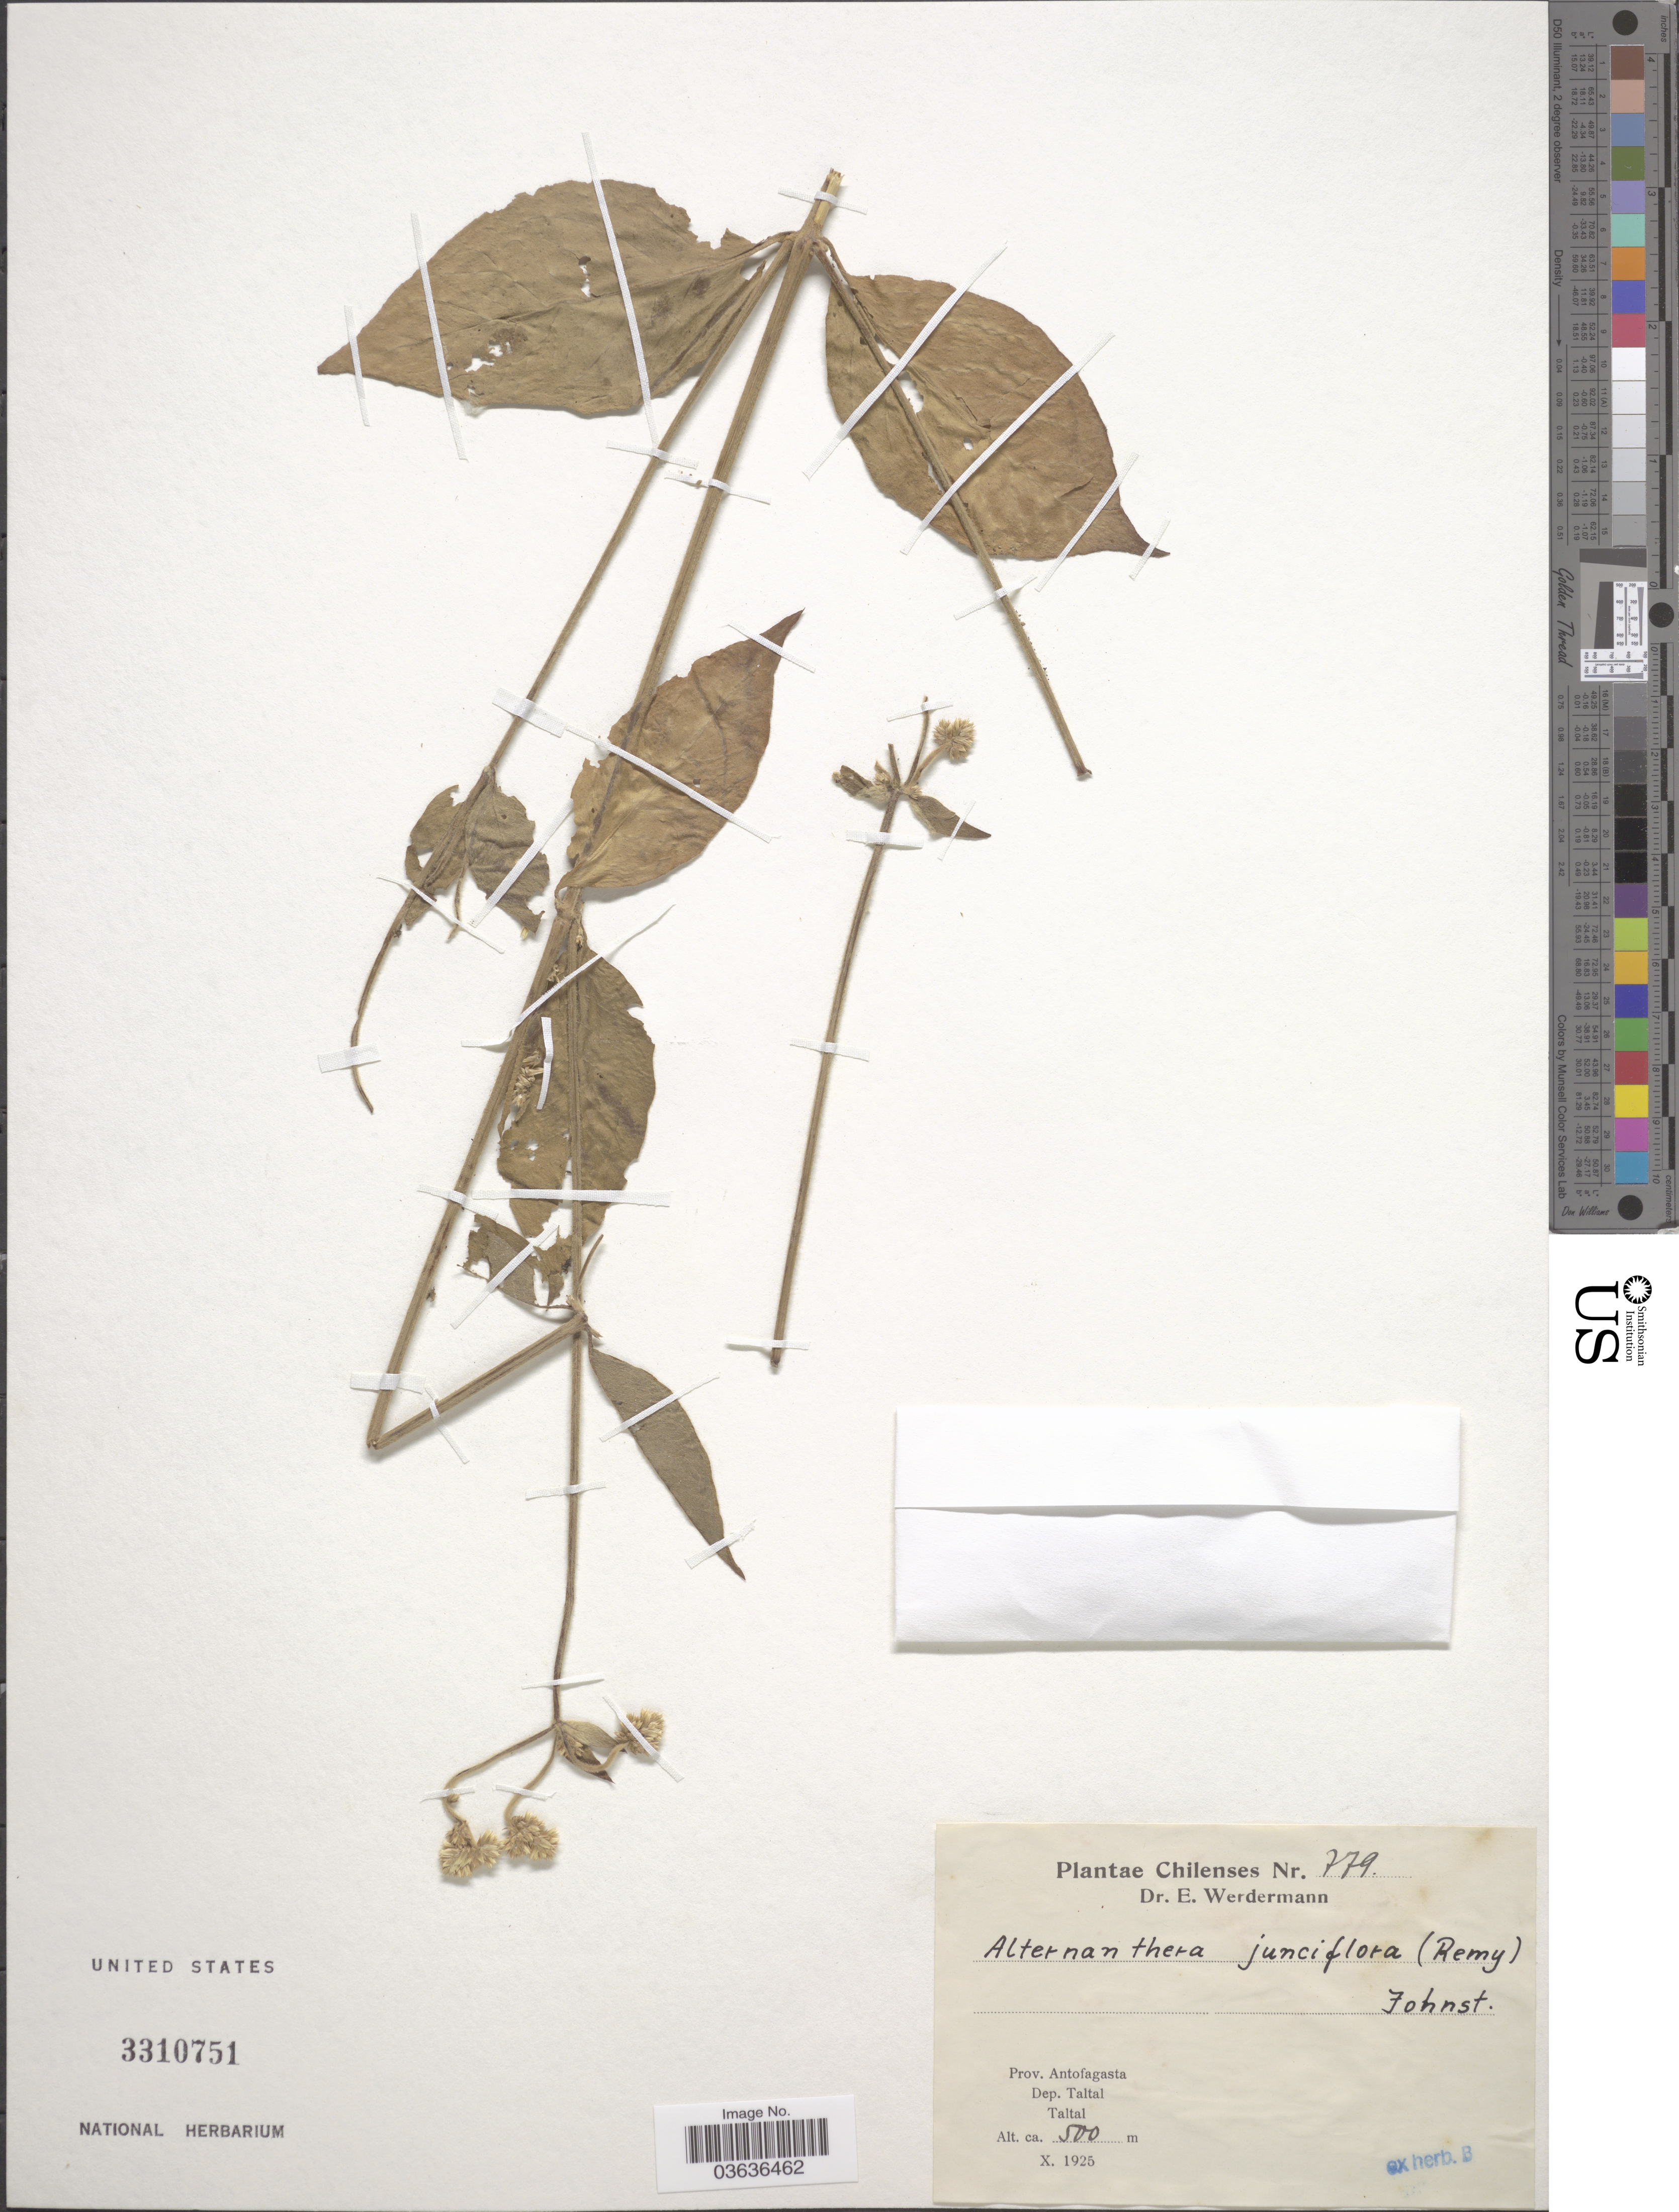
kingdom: Plantae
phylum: Tracheophyta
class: Magnoliopsida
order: Caryophyllales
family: Amaranthaceae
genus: Alternanthera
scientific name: Alternanthera junciflora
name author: I.M. Johnst.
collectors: E. Werdermann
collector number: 779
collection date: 1925-10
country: Chile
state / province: Antofagasta (II)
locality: Dep. Taltal. Taltal.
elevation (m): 500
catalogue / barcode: US 3310751